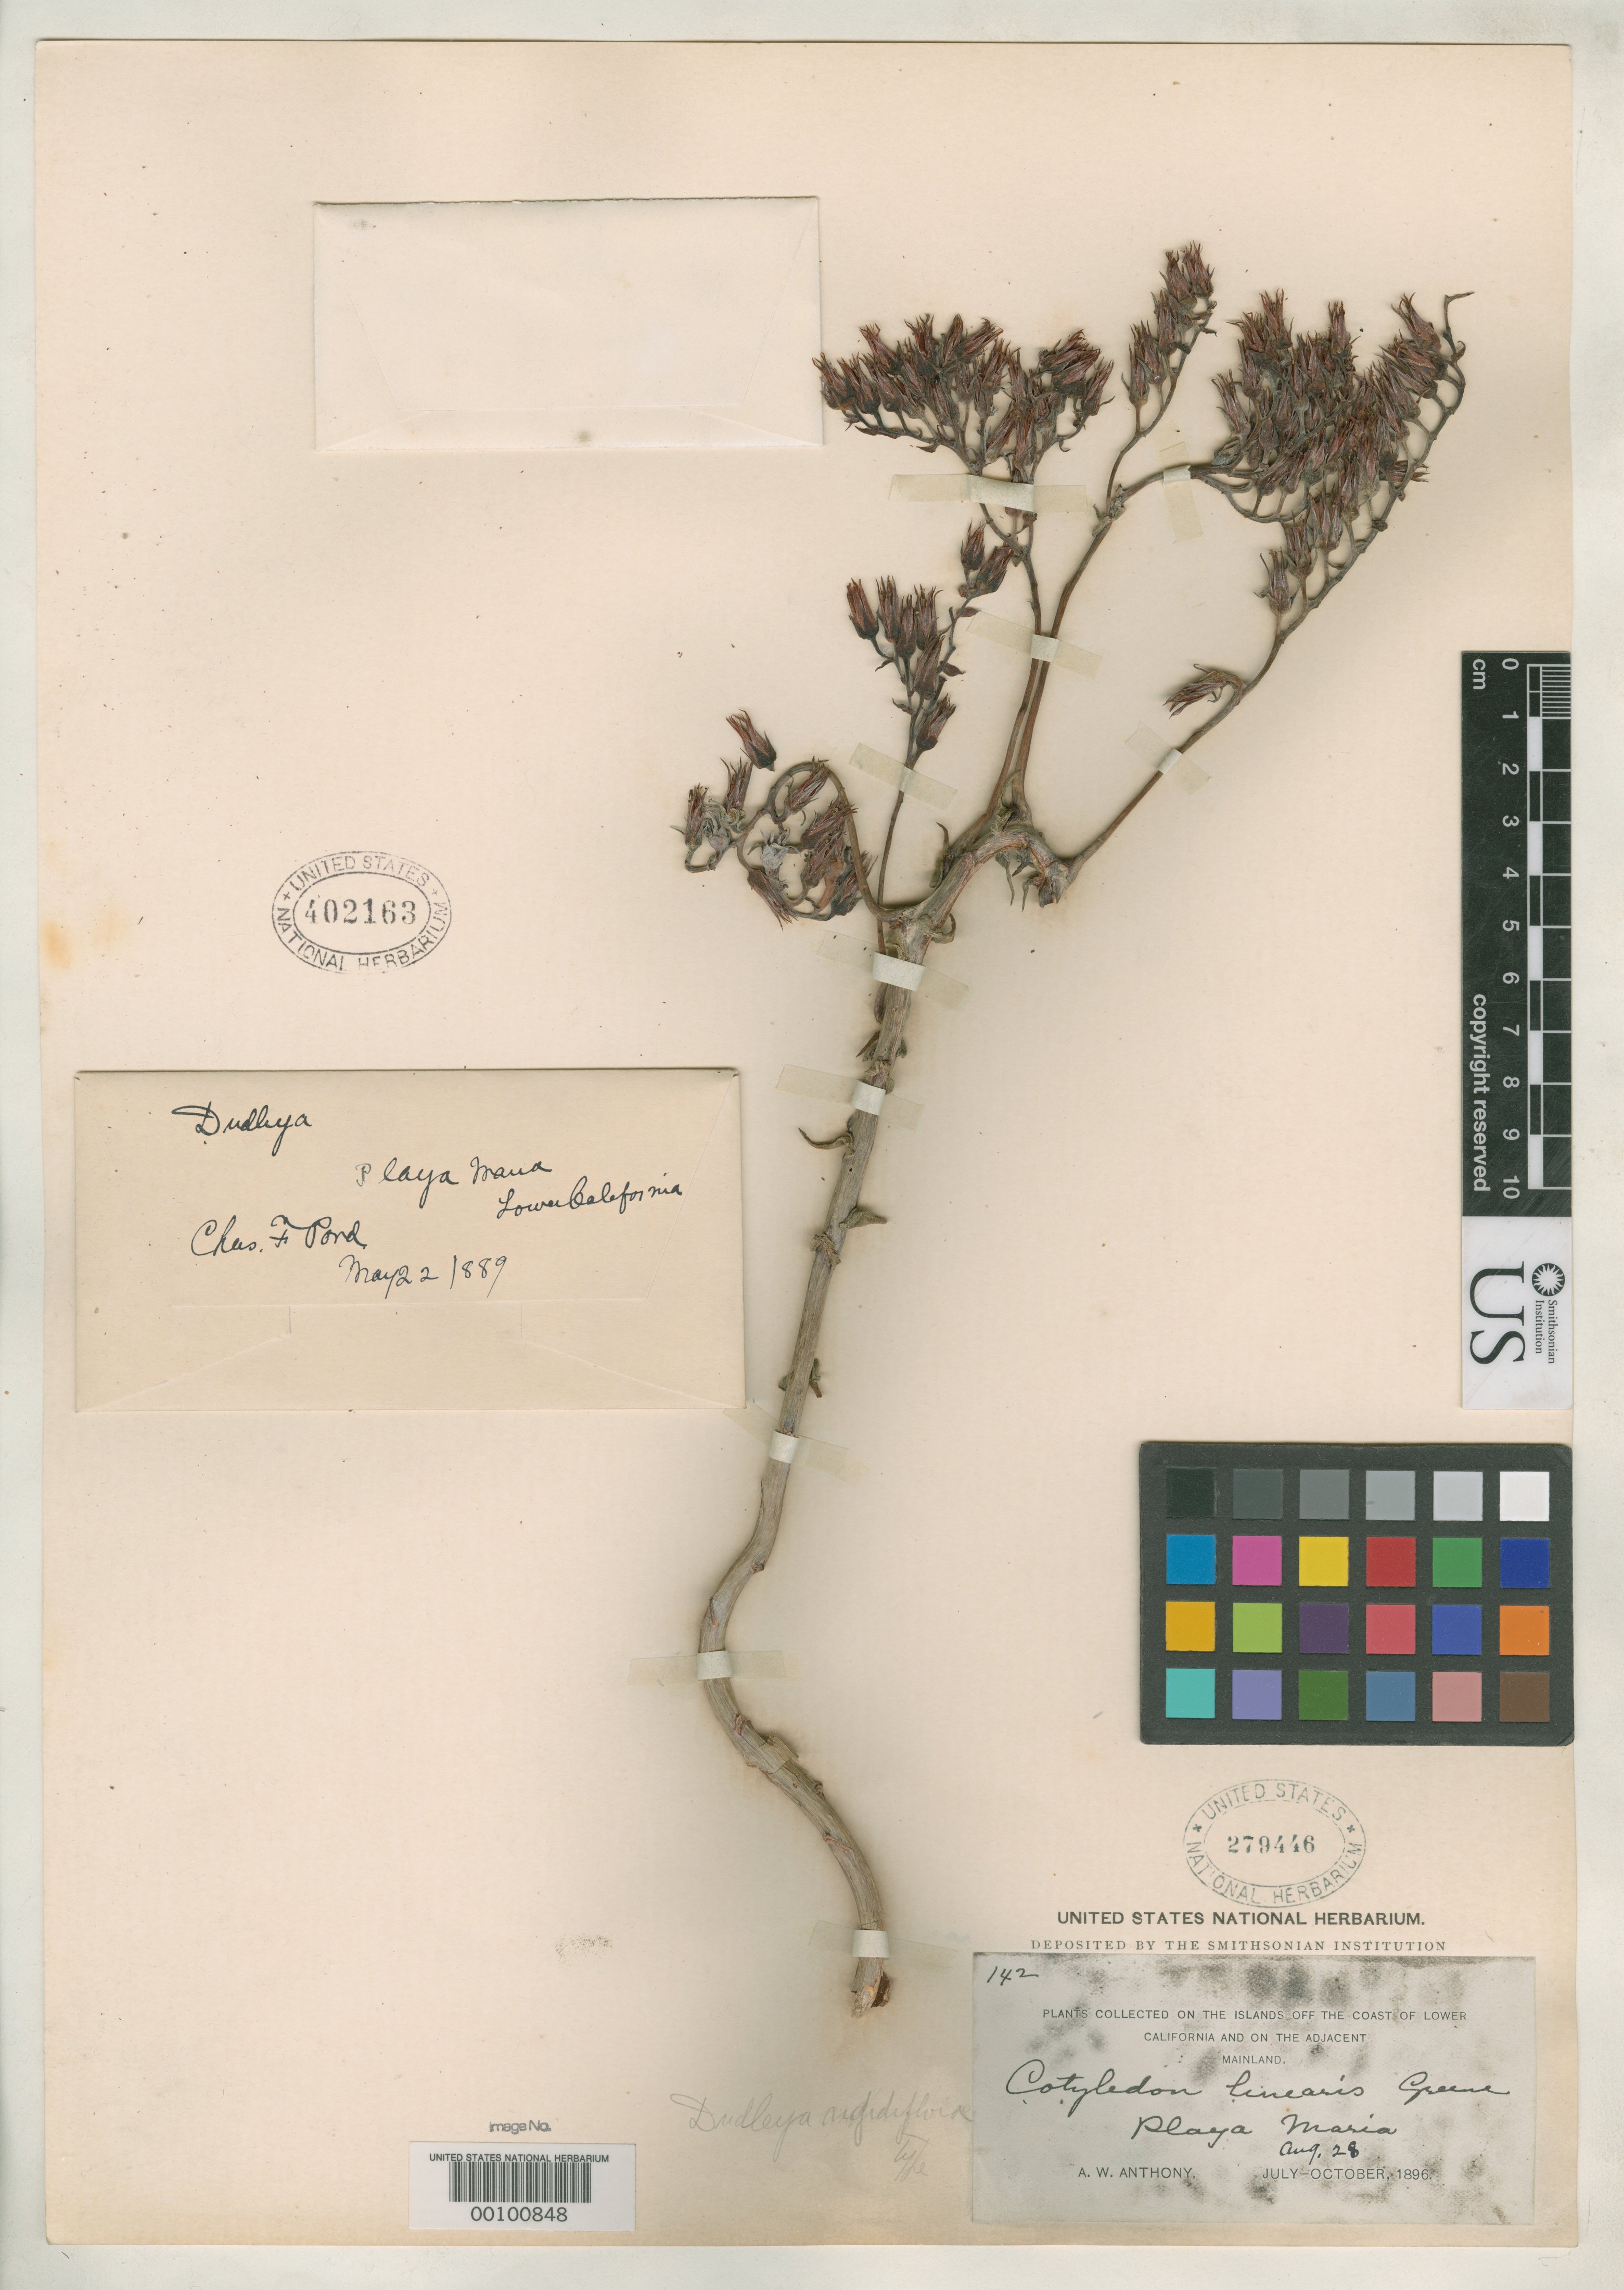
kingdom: Plantae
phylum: Tracheophyta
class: Magnoliopsida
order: Saxifragales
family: Crassulaceae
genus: Dudleya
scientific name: Dudleya rigidiflora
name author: Rose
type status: Holotype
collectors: A. W. Anthony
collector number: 142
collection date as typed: Jul 1896 to -- Oct 1896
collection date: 1896-07/1896-10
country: Mexico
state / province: Baja California Sur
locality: Plaza Maria.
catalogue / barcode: US 279446